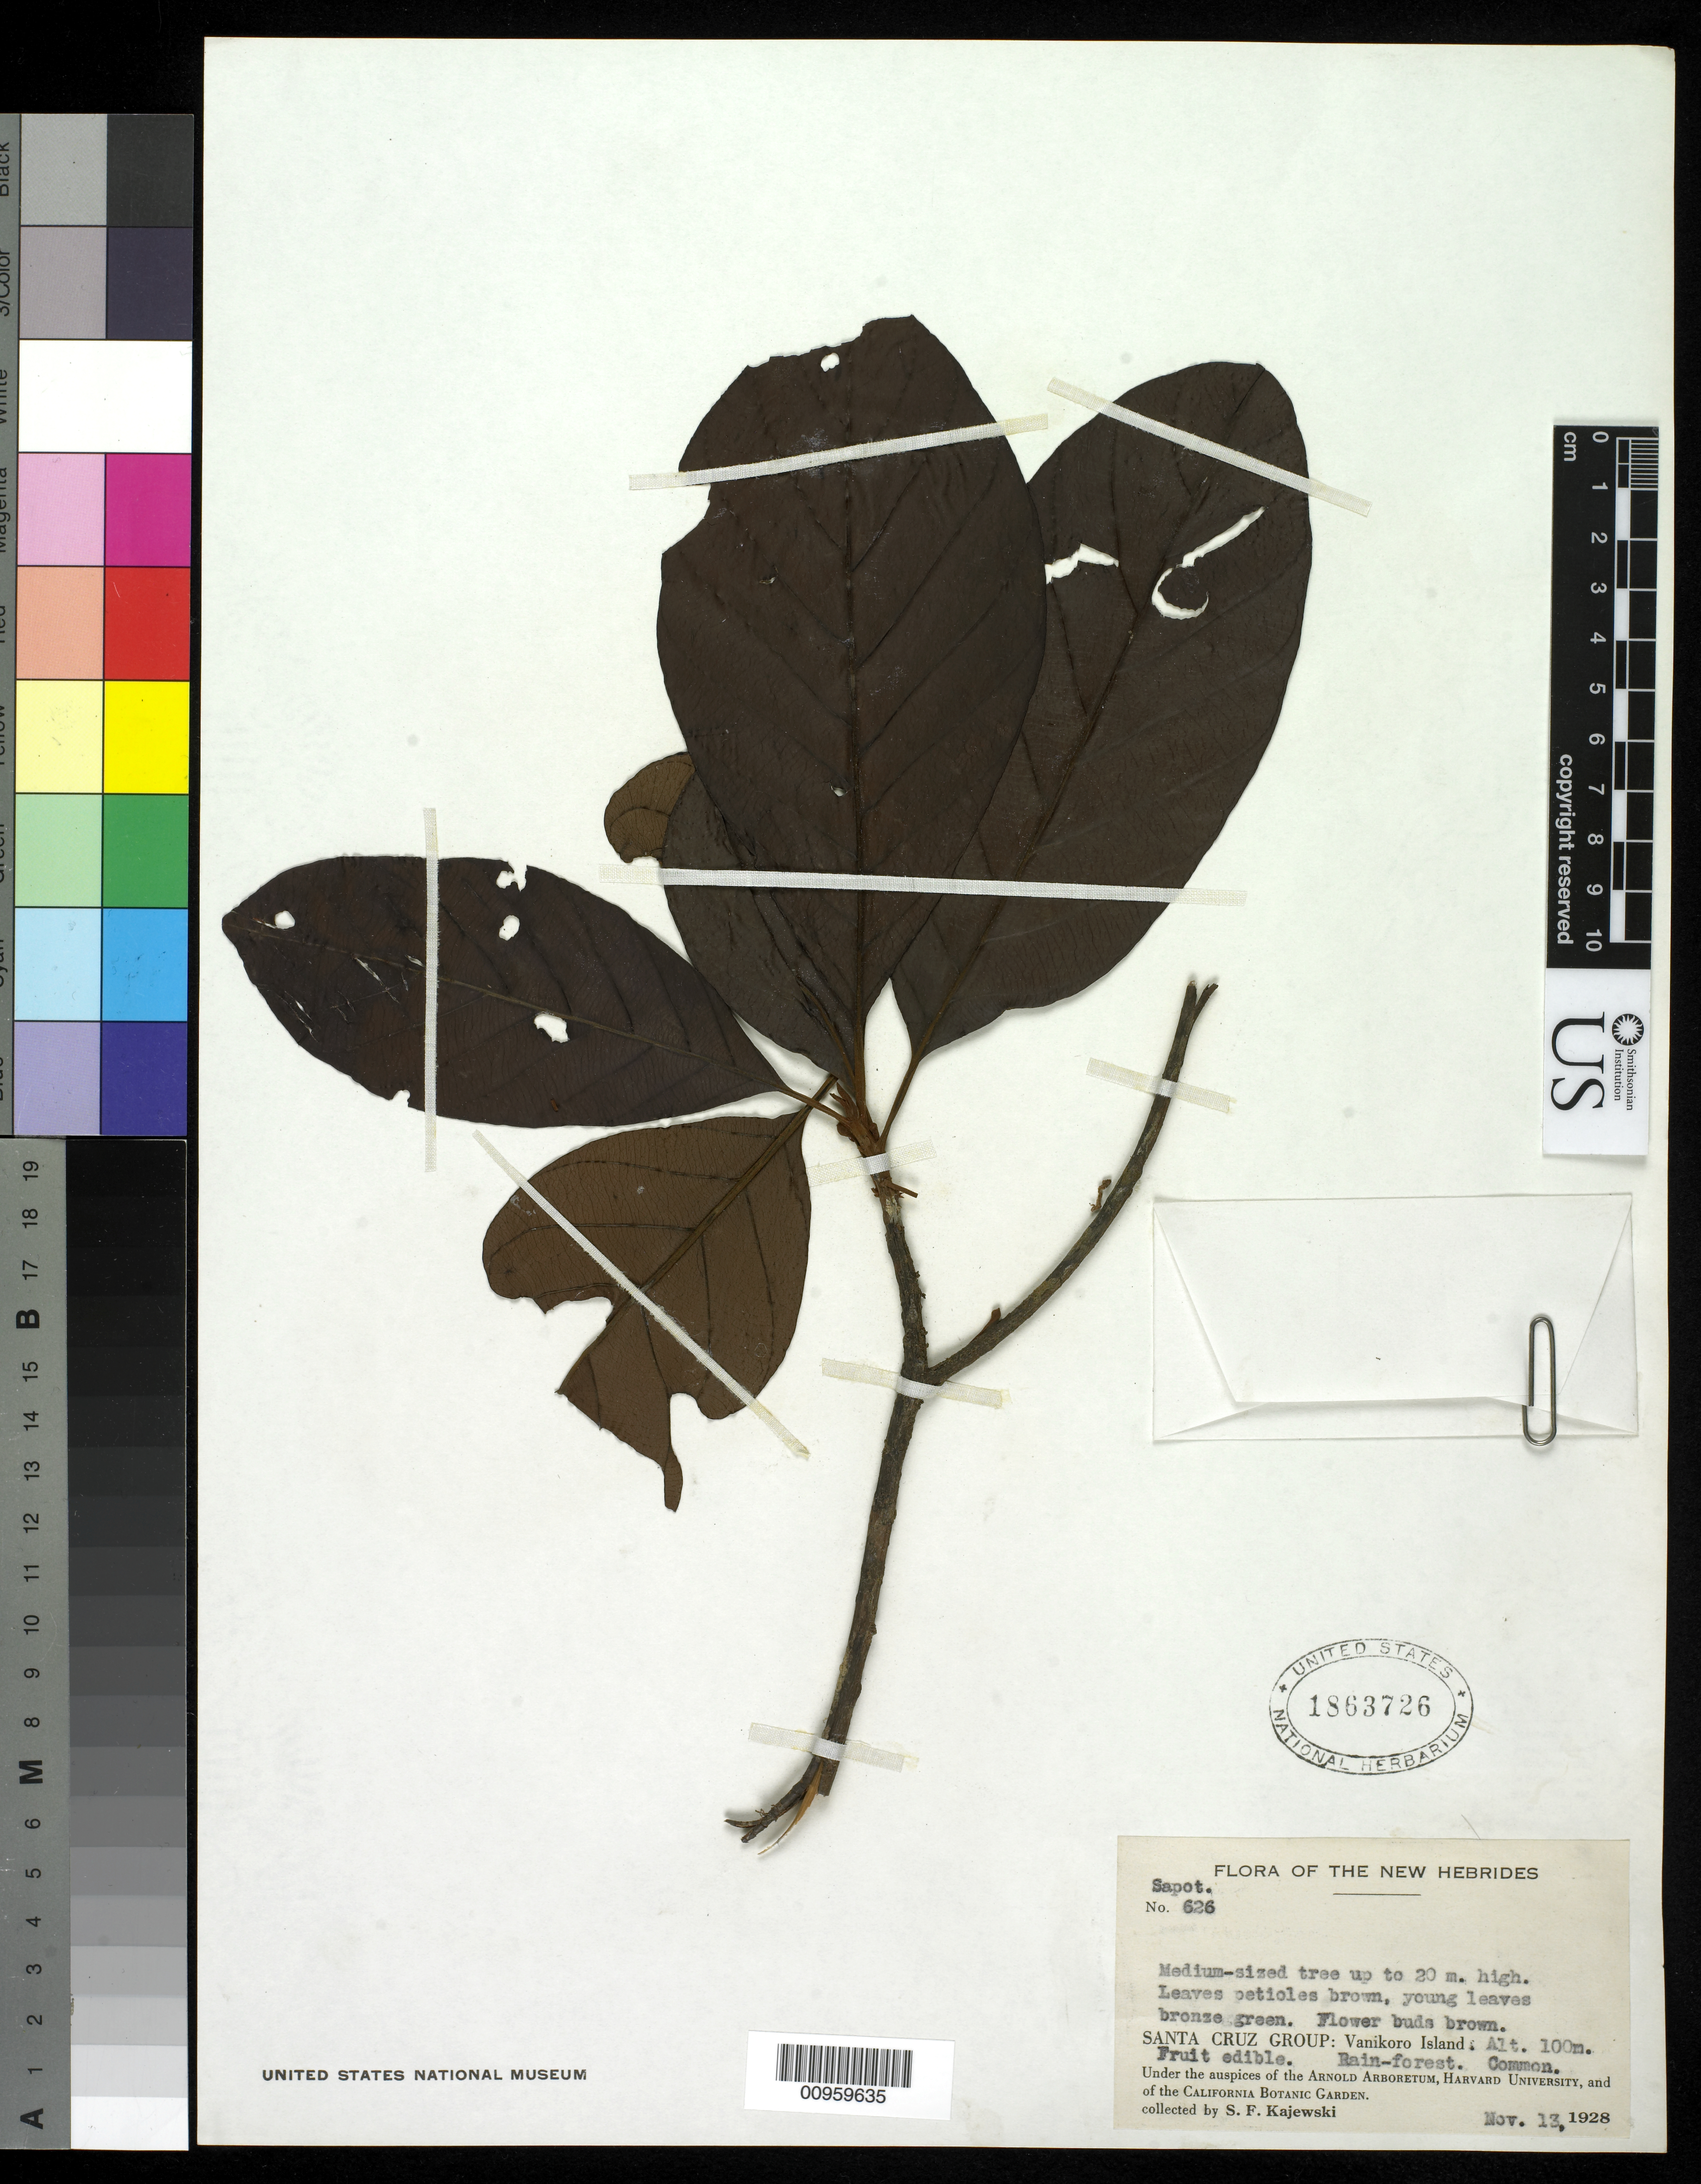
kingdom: Plantae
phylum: Tracheophyta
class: Magnoliopsida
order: Ericales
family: Sapotaceae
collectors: S. Kajewski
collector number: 626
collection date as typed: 13 Nov 1928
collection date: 1928-11-13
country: Solomon Islands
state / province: Temotu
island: Vanikolo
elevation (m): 100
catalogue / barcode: US 1863726